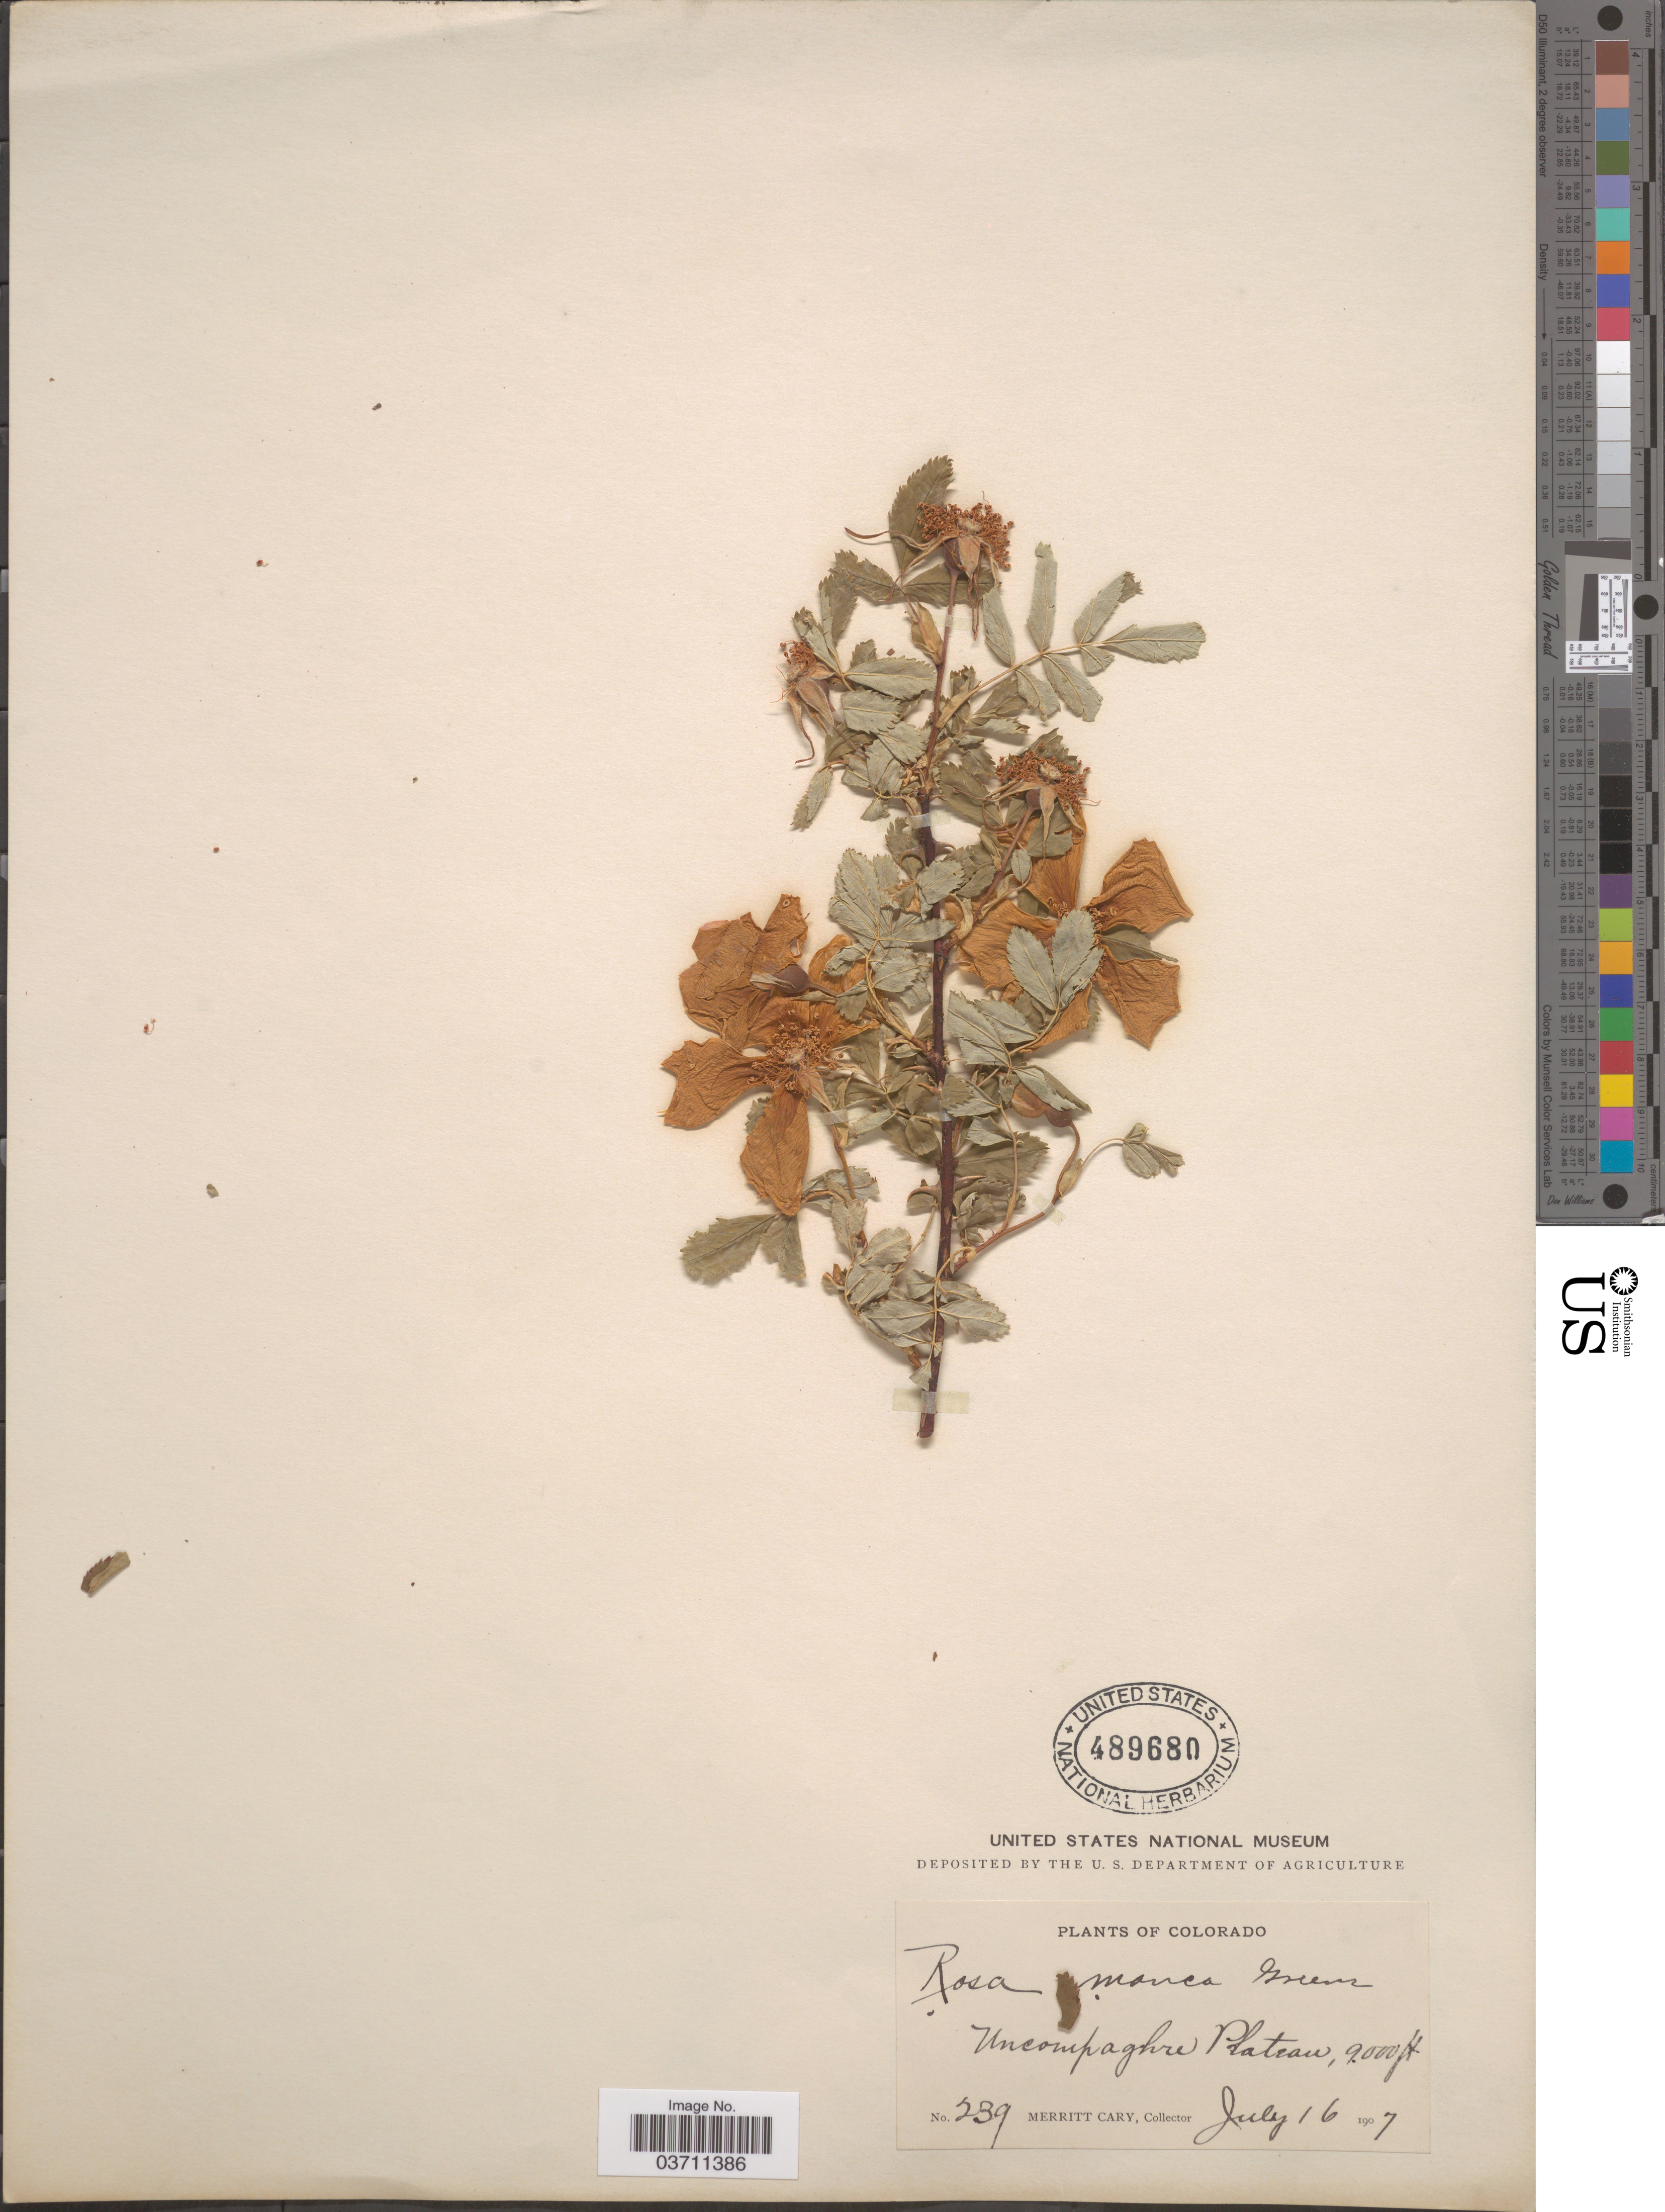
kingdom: Plantae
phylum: Tracheophyta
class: Magnoliopsida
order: Rosales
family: Rosaceae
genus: Rosa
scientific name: Rosa manca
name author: Greene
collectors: M. Cary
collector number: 239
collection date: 1907-07-16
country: United States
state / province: Colorado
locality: Uncompaghre Plateau.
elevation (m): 2743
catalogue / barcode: US 489680